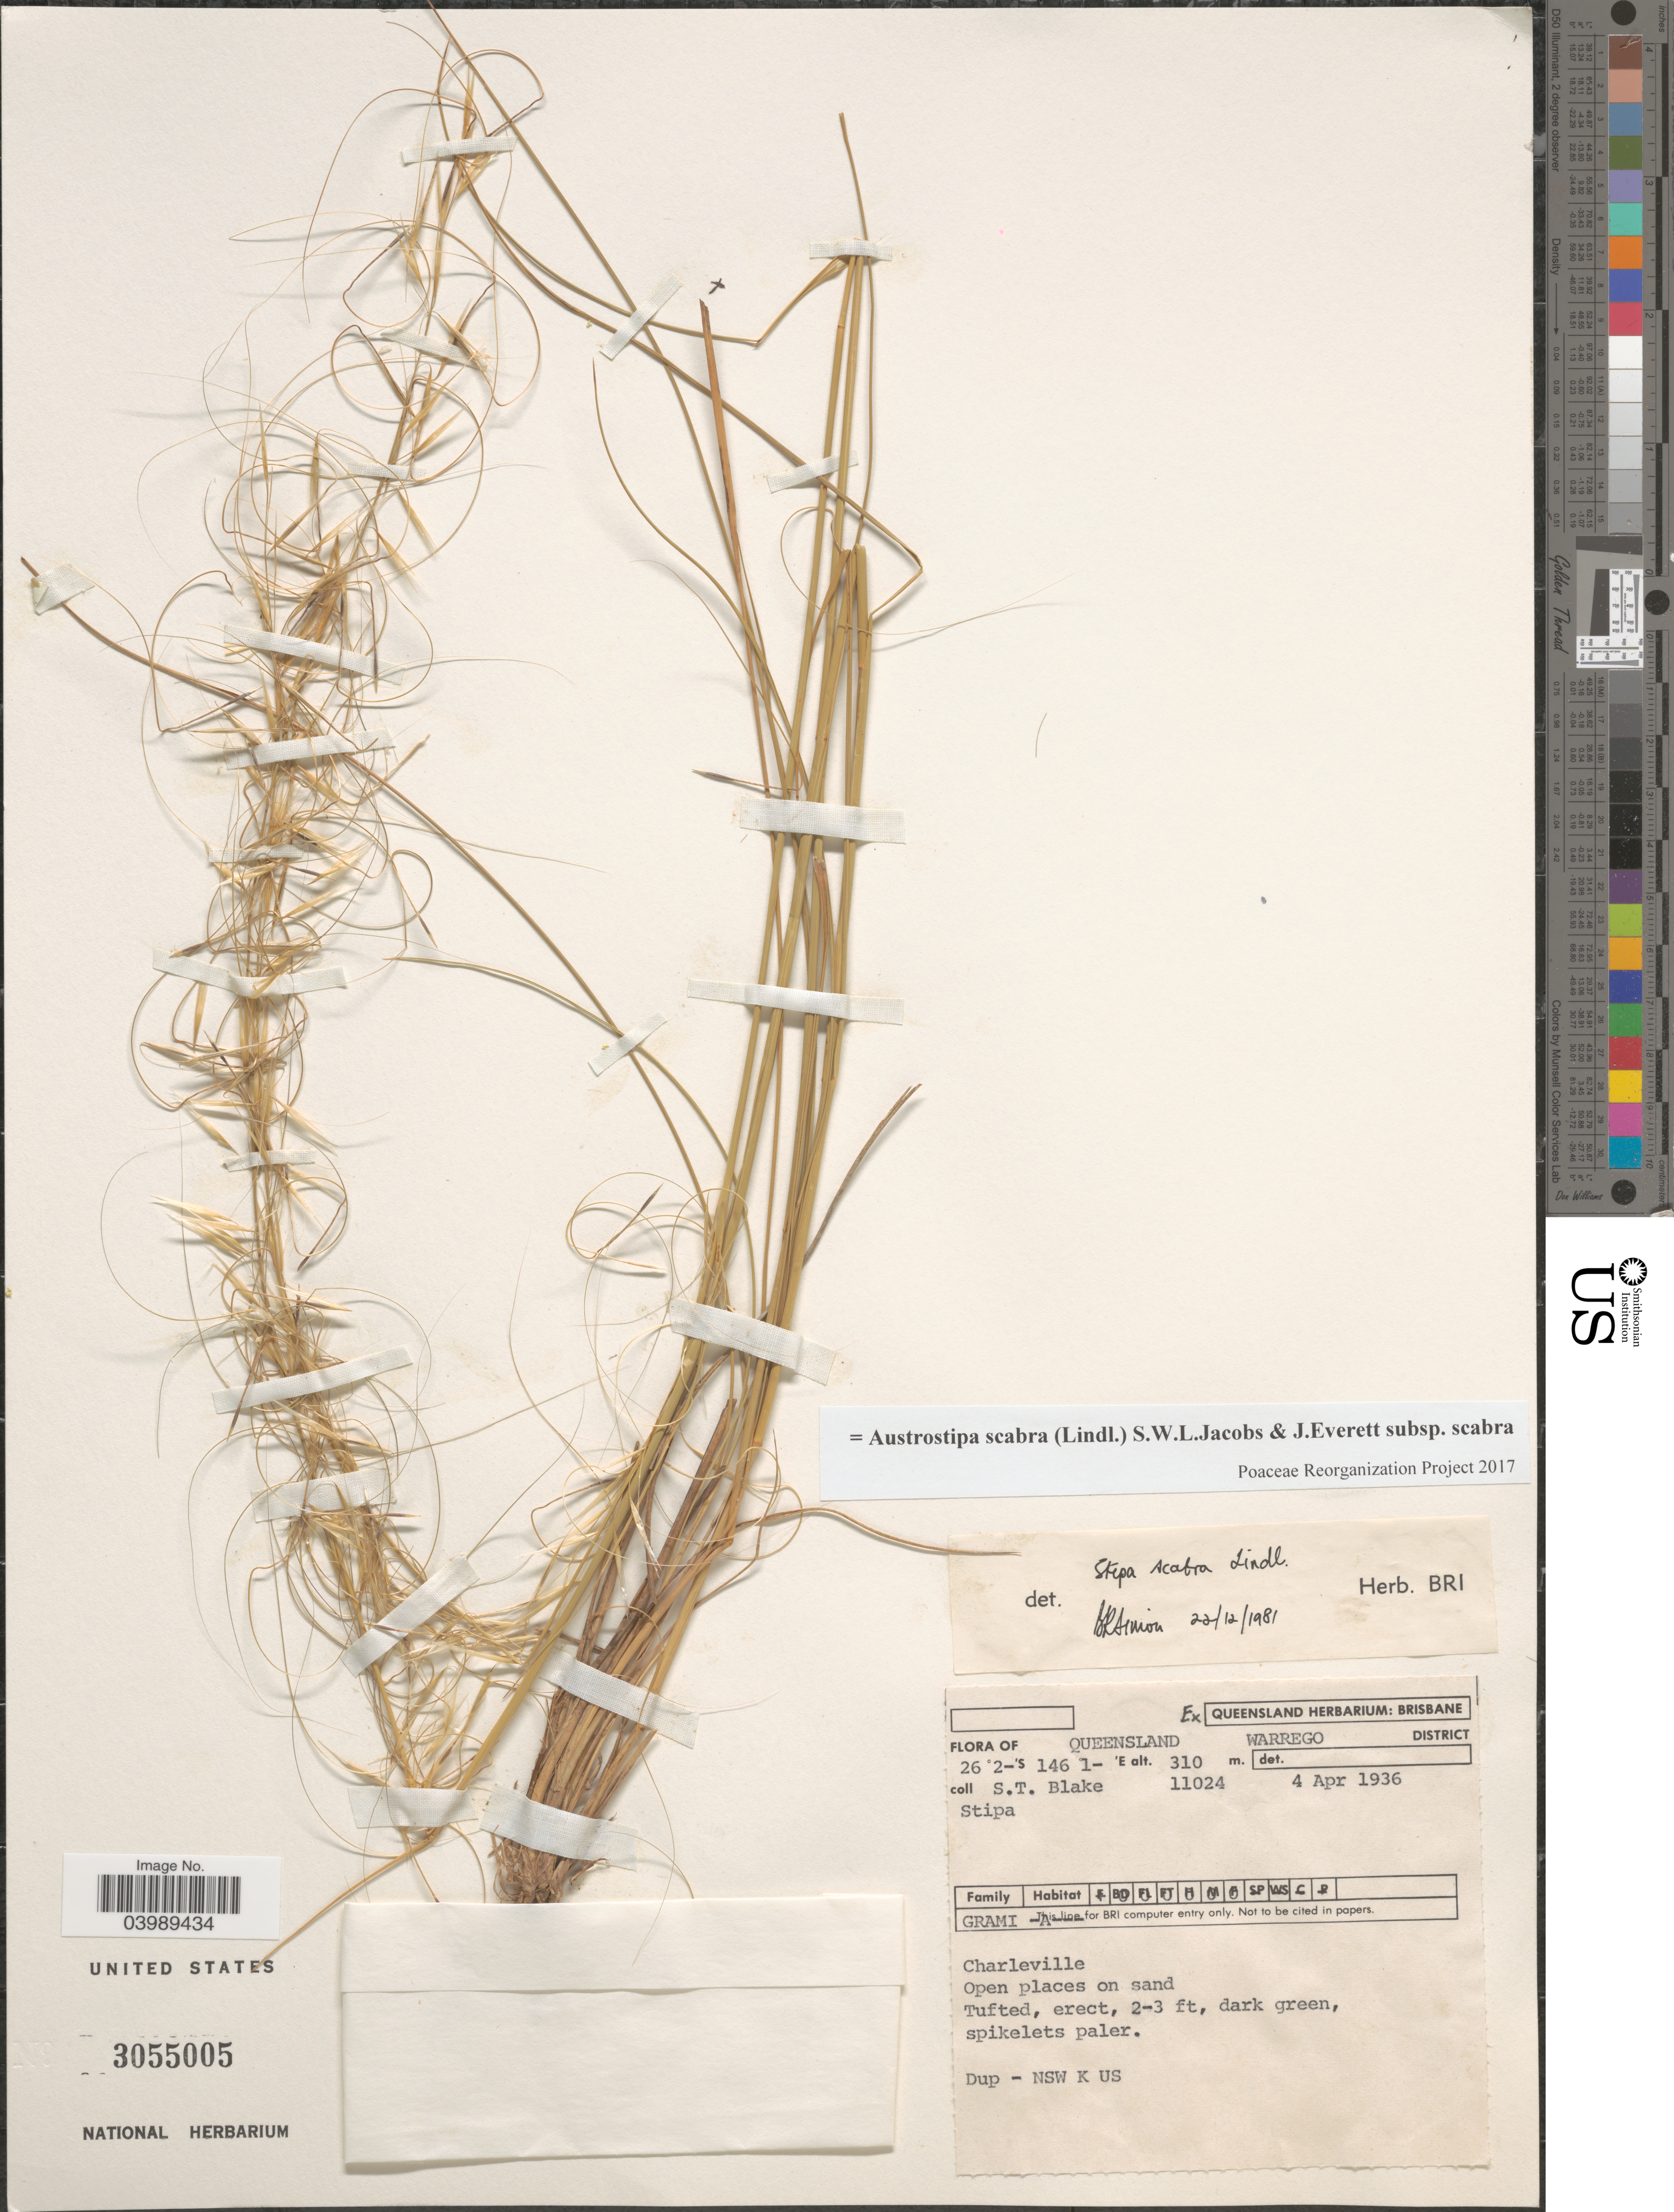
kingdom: Plantae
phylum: Tracheophyta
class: Liliopsida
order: Poales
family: Poaceae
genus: Austrostipa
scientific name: Austrostipa scabra subsp. scabra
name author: (Lindl.) S.W.L. Jacobs & J. Everett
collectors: S. T. Blake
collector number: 11024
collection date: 1936-04-04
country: Australia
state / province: Queensland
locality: Warrego District. Charlesville.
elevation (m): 310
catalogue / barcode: US 3055005